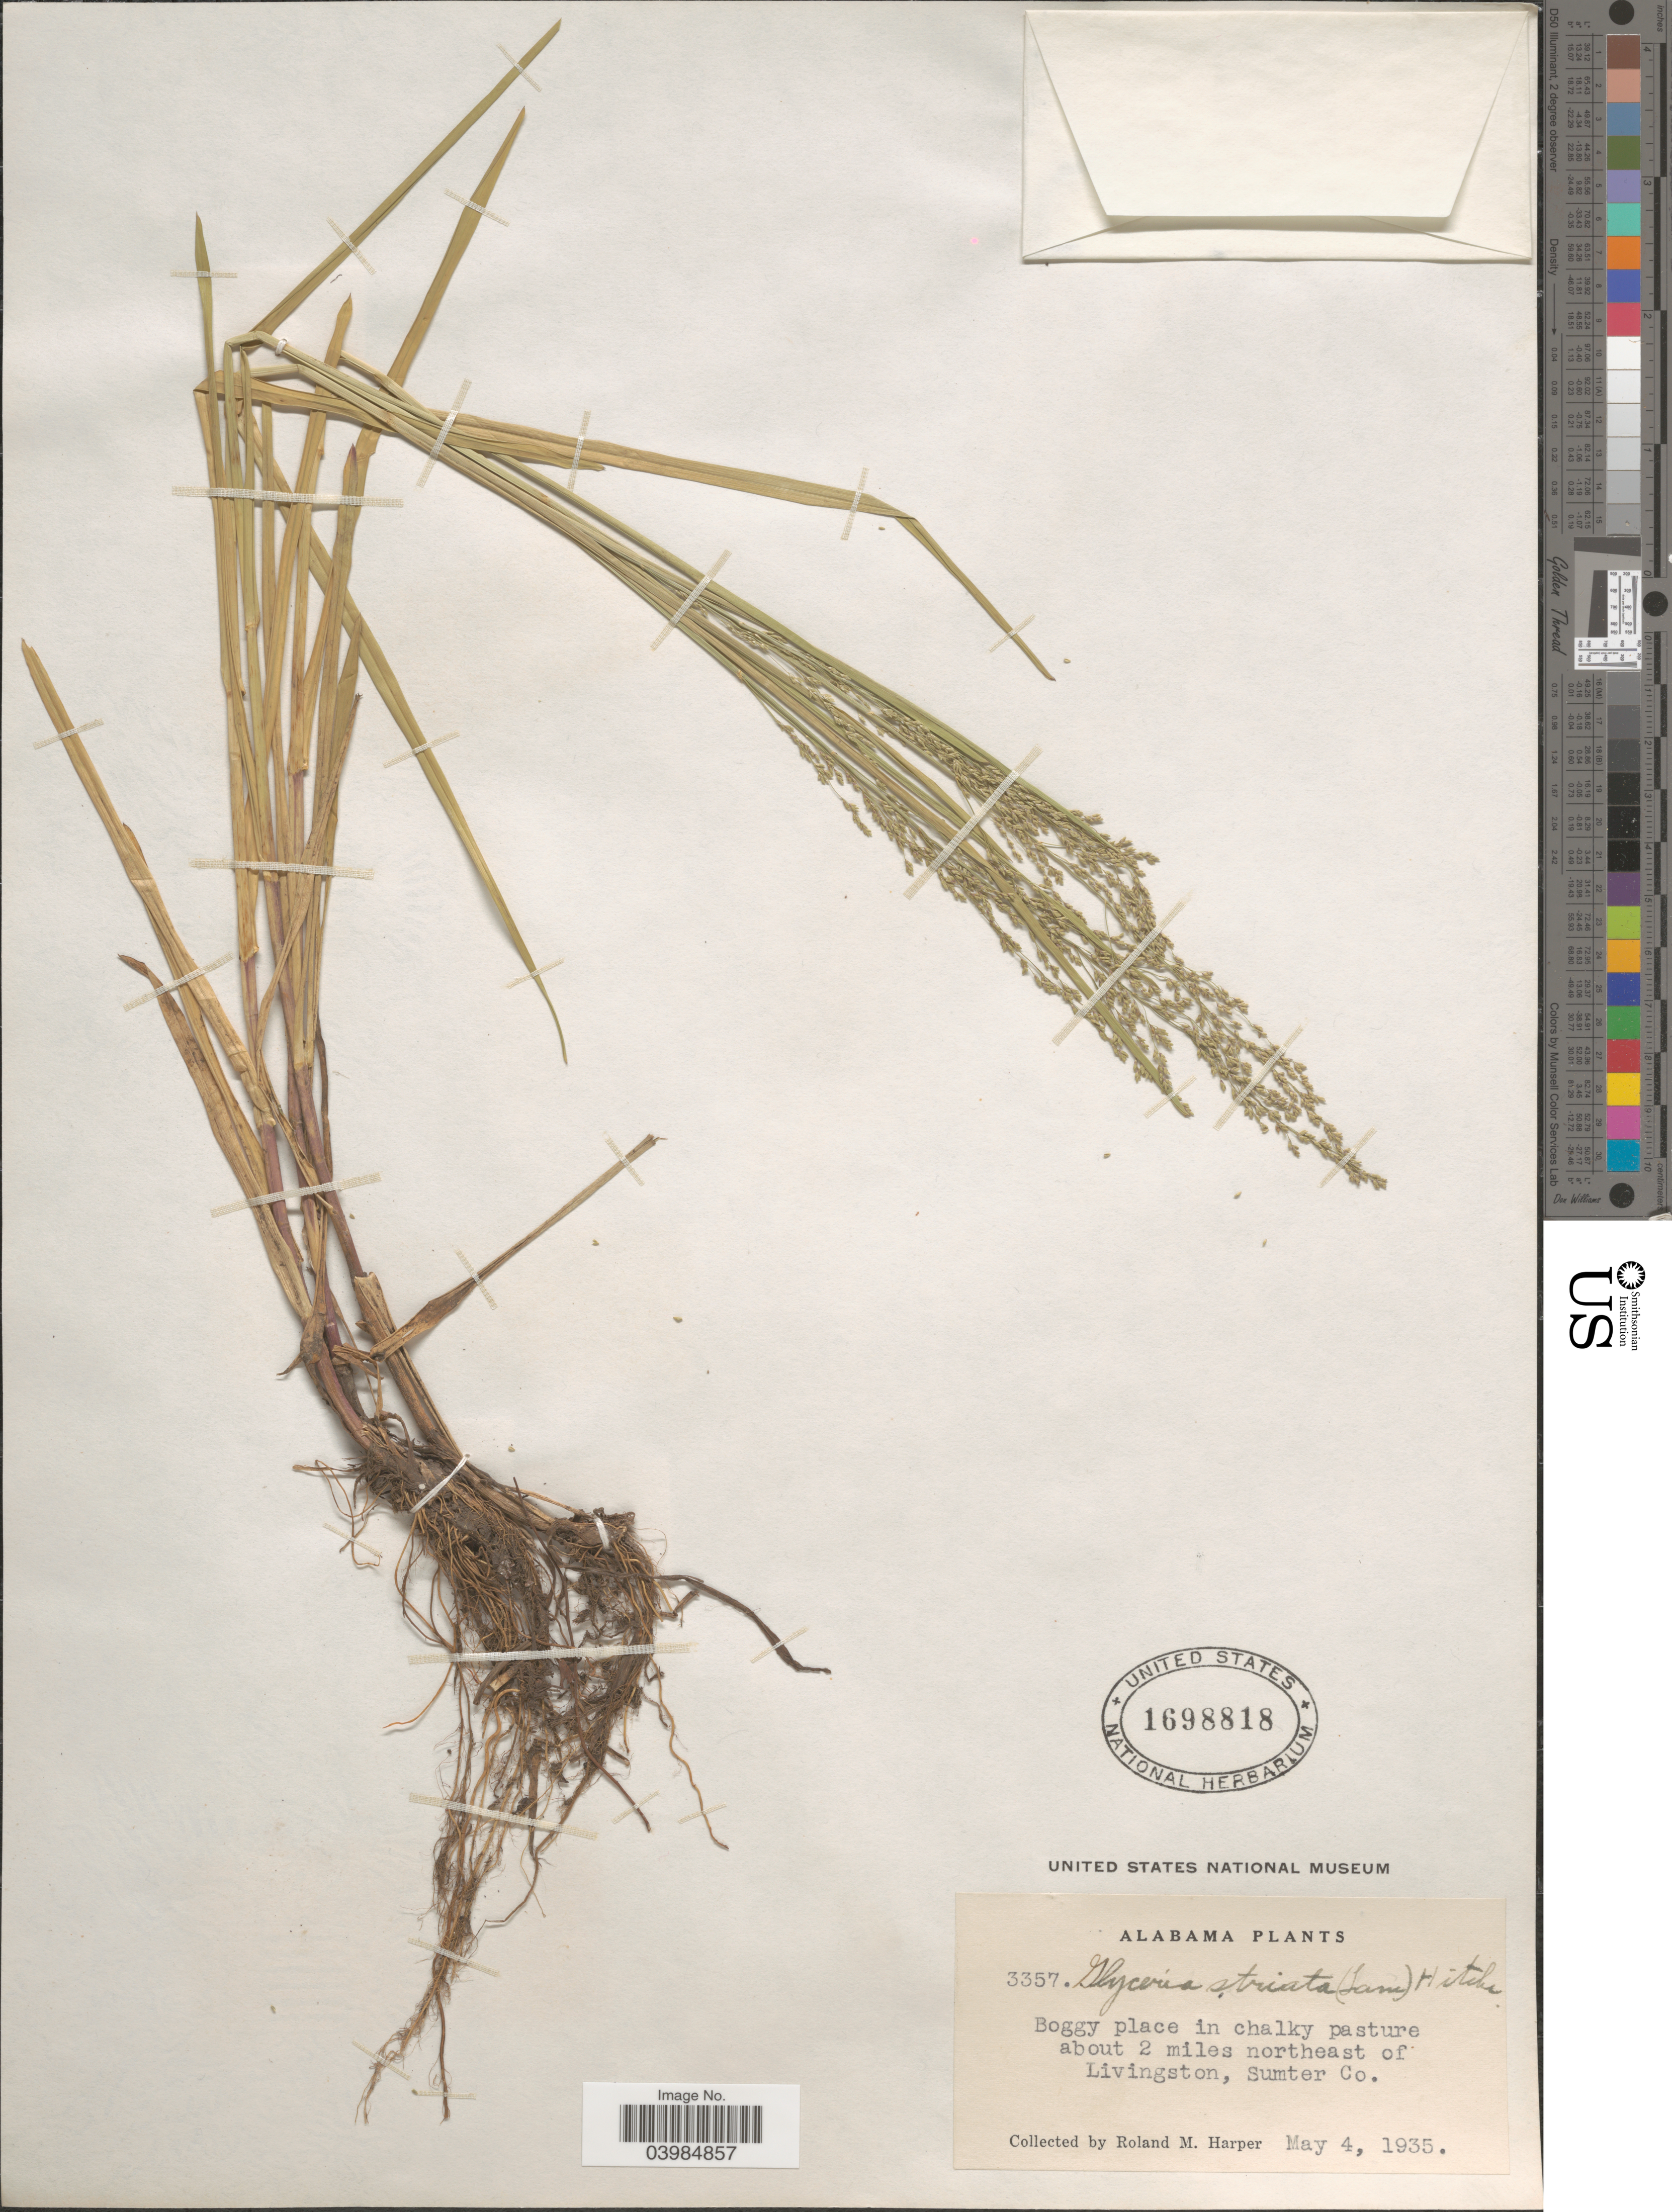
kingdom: Plantae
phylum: Tracheophyta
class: Liliopsida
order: Poales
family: Poaceae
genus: Glyceria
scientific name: Glyceria striata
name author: (Lam.) Hitchc.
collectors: R. M. Harper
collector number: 3357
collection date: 1935-04-04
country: United States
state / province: Alabama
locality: Boggy place in chalky pasture about 2 miles northeast of Livingston, Sumter Co.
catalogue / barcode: US 1698818